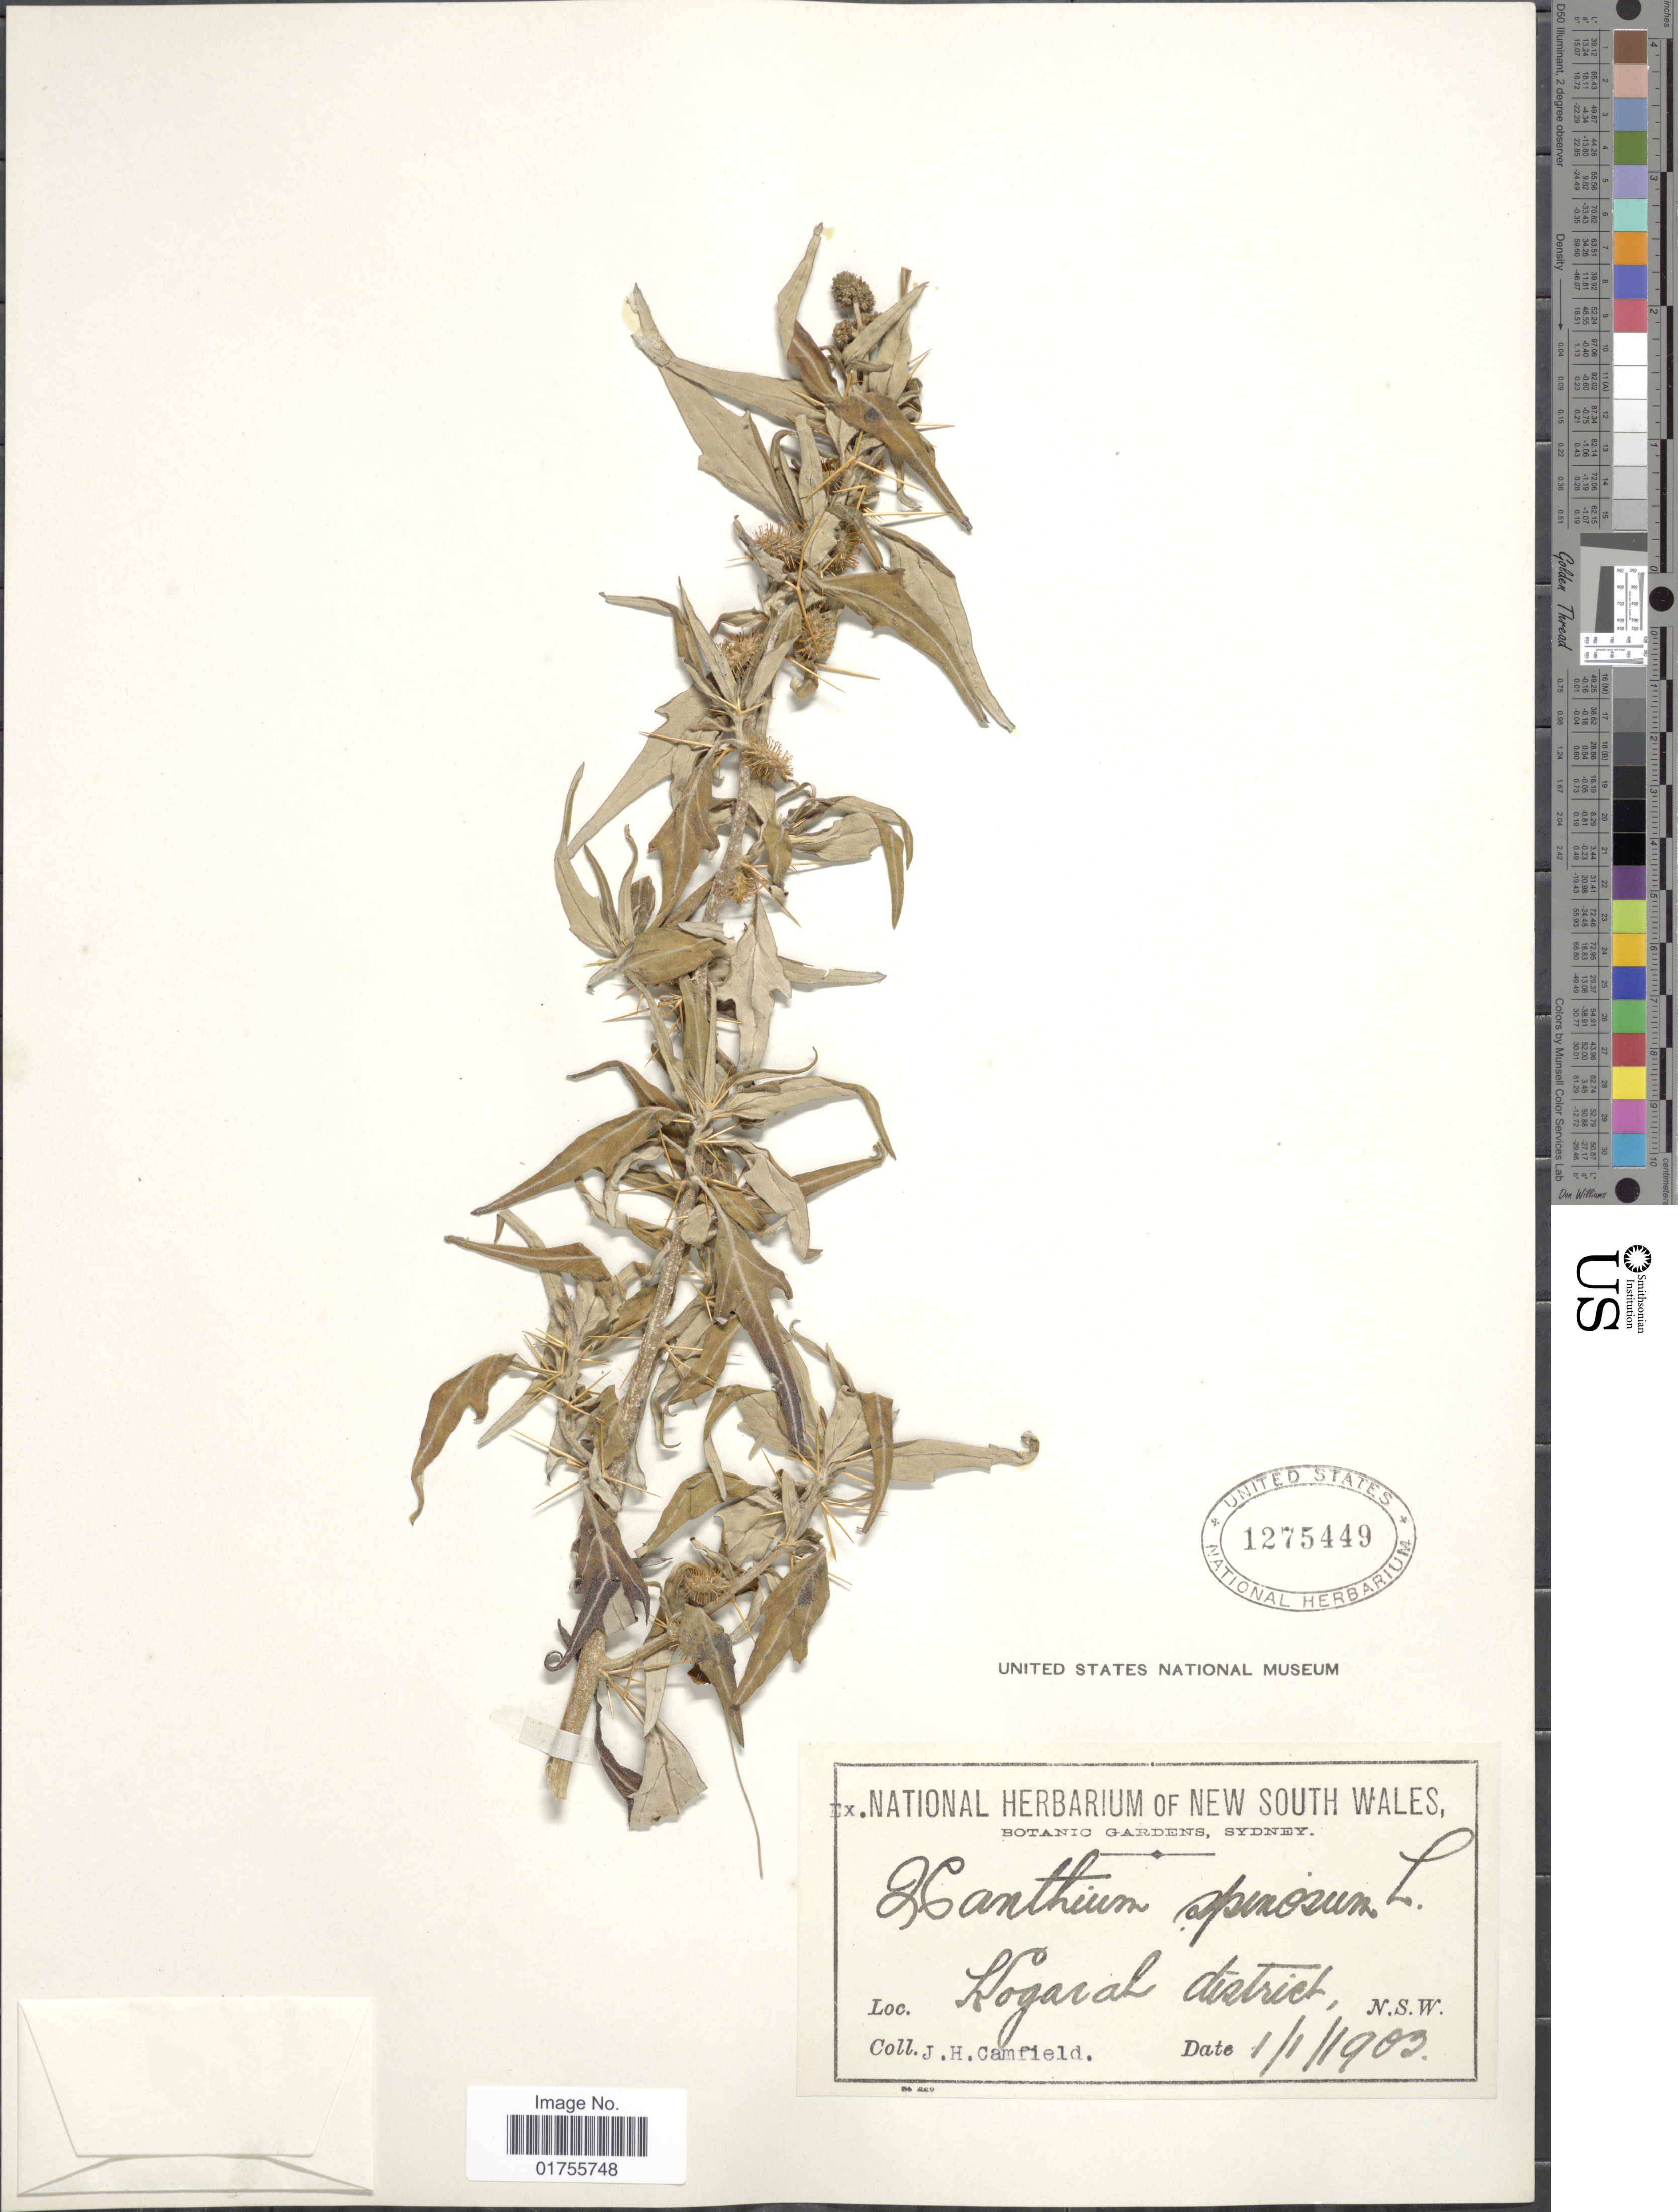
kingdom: Plantae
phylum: Tracheophyta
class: Magnoliopsida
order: Asterales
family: Asteraceae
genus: Xanthium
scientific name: Xanthium spinosum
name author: L.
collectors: J. Camfield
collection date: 1903-01-01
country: Australia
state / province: New South Wales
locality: Kogarah district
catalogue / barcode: US 1275449